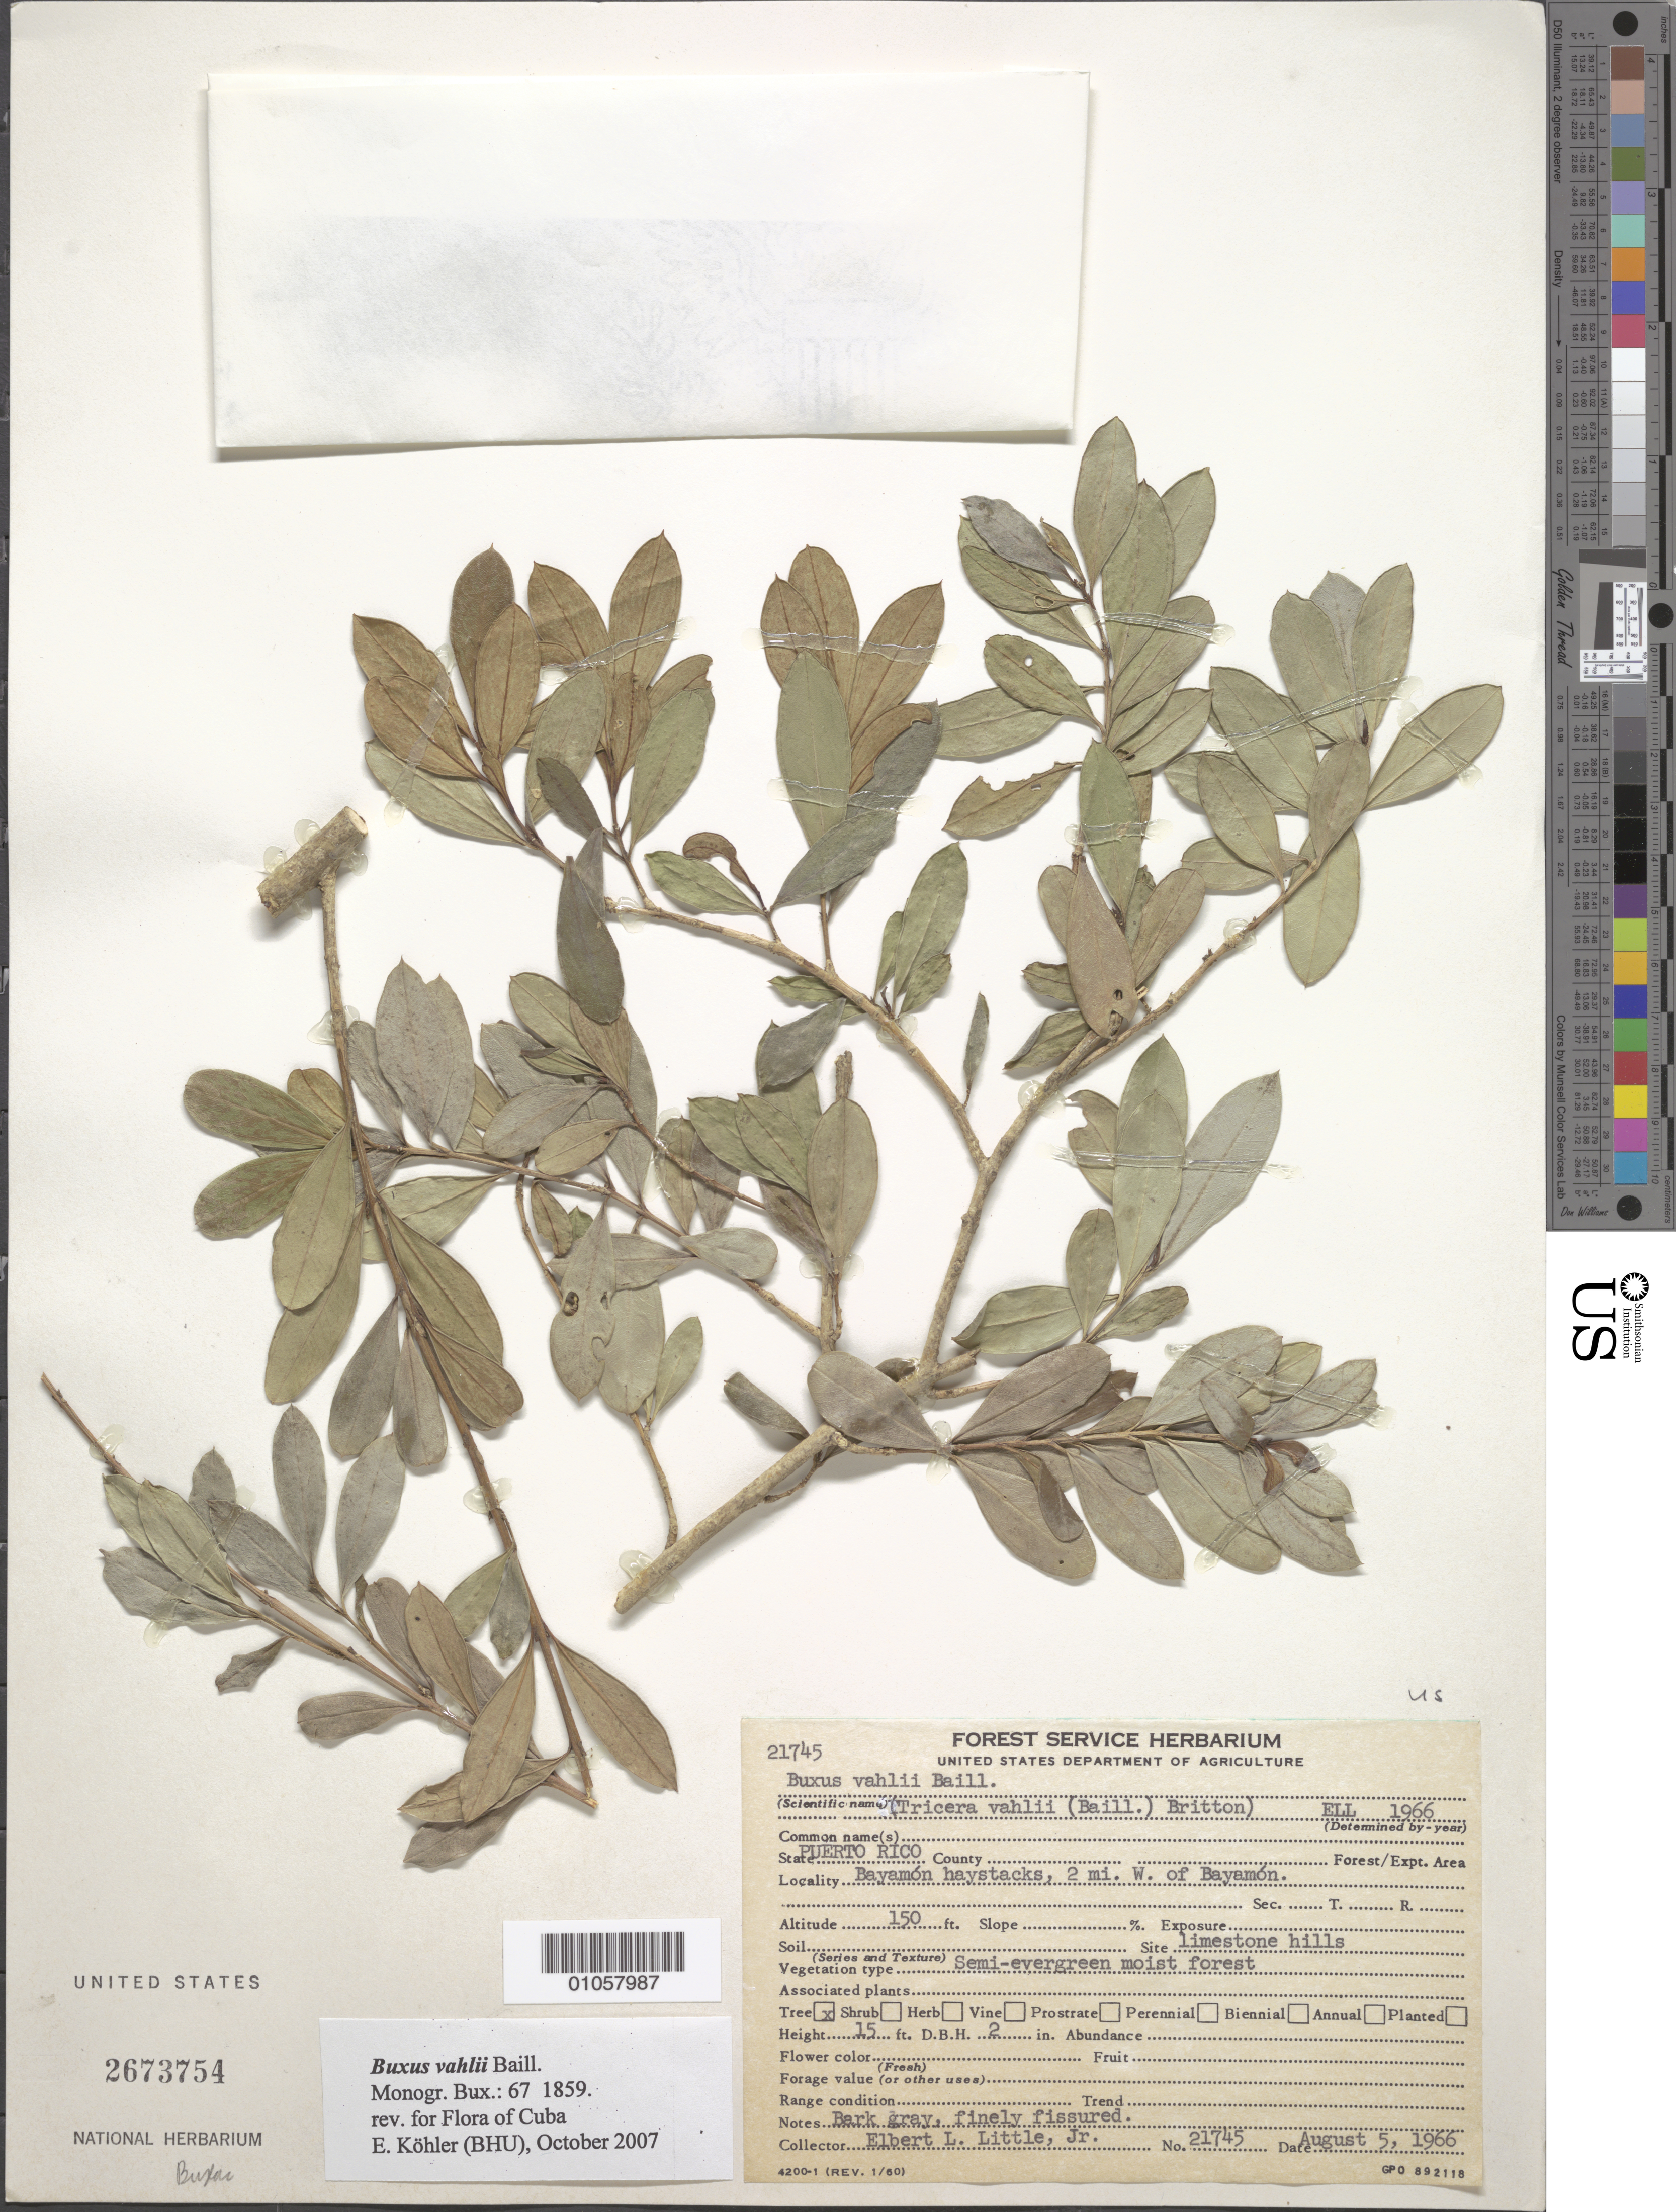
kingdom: Plantae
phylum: Tracheophyta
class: Magnoliopsida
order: Buxales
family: Buxaceae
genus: Buxus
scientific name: Buxus vahlii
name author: Baill.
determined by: Kohler, E.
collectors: E. L. Little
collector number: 21745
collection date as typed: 05 Aug 1966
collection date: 1966-08-05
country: Puerto Rico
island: Puerto Rico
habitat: Semi-evergreen moist forest; on limestone hills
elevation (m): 46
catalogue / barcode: US 2673754